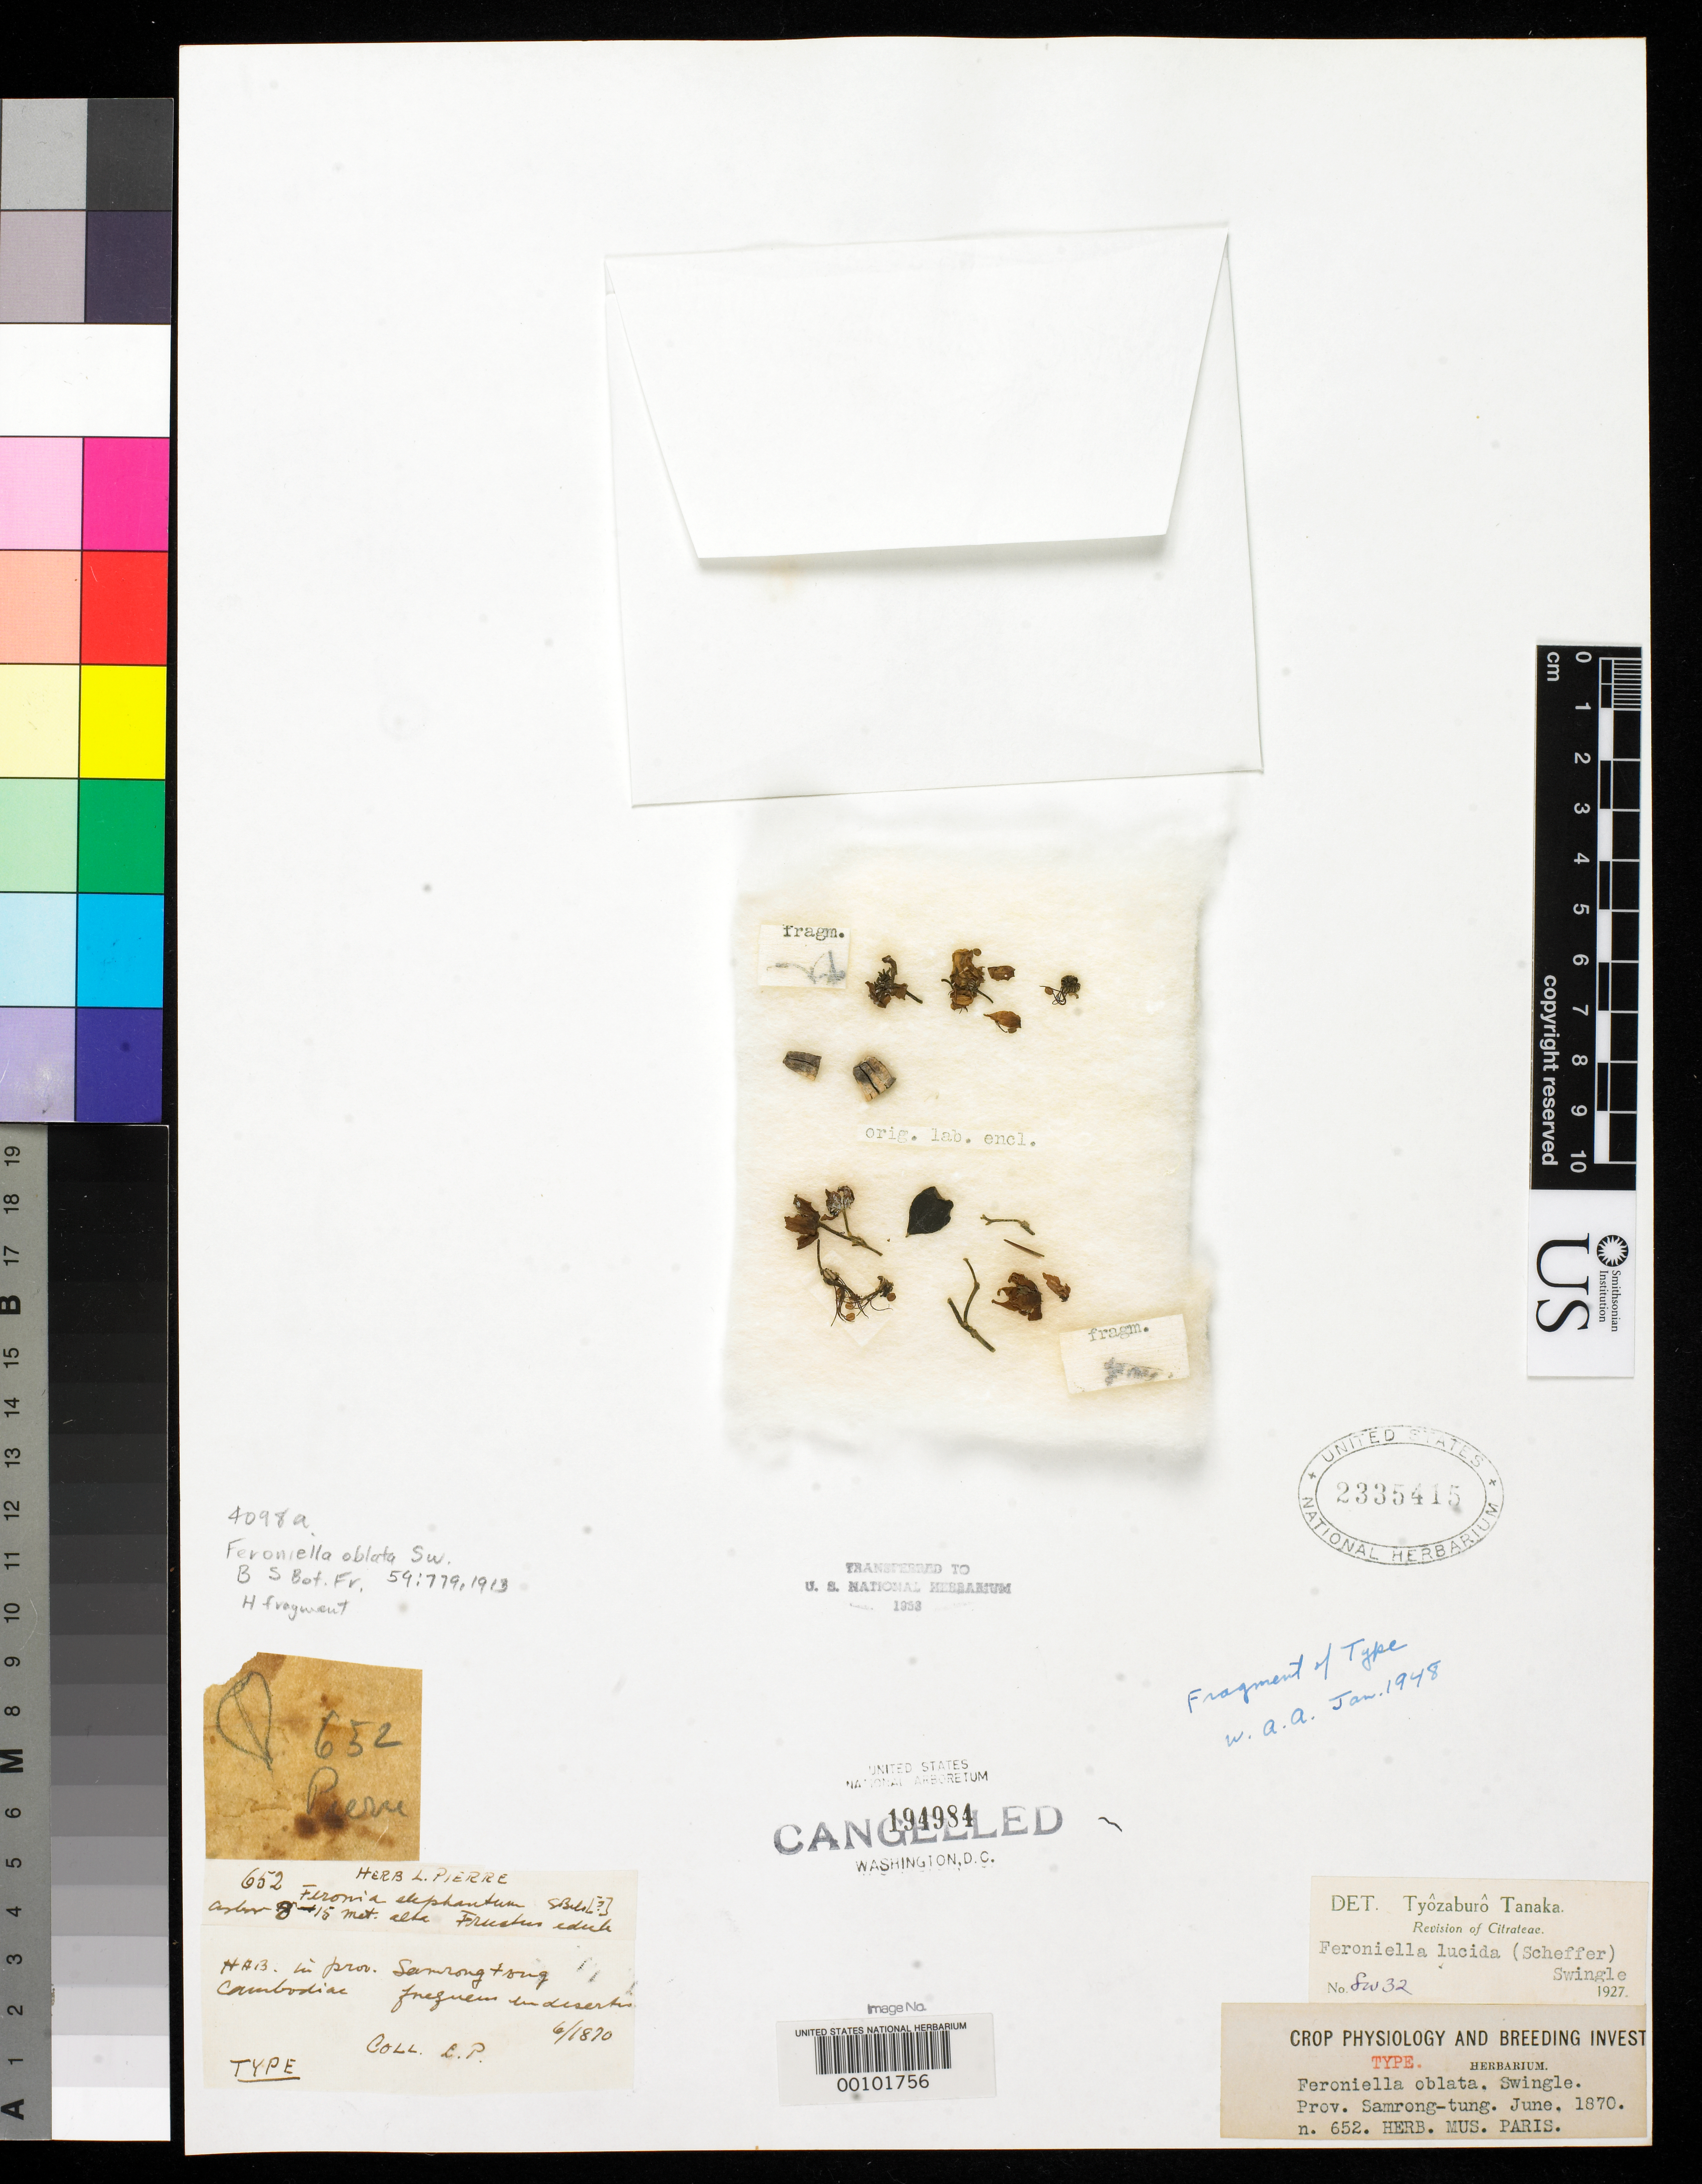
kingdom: Plantae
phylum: Tracheophyta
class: Magnoliopsida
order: Sapindales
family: Rutaceae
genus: Feroniella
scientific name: Feroniella oblata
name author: Swingle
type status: Type Material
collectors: J. Pierre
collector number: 652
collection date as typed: Jun 1870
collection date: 1870-06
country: Cambodia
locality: Samrongtong.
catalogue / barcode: US 652